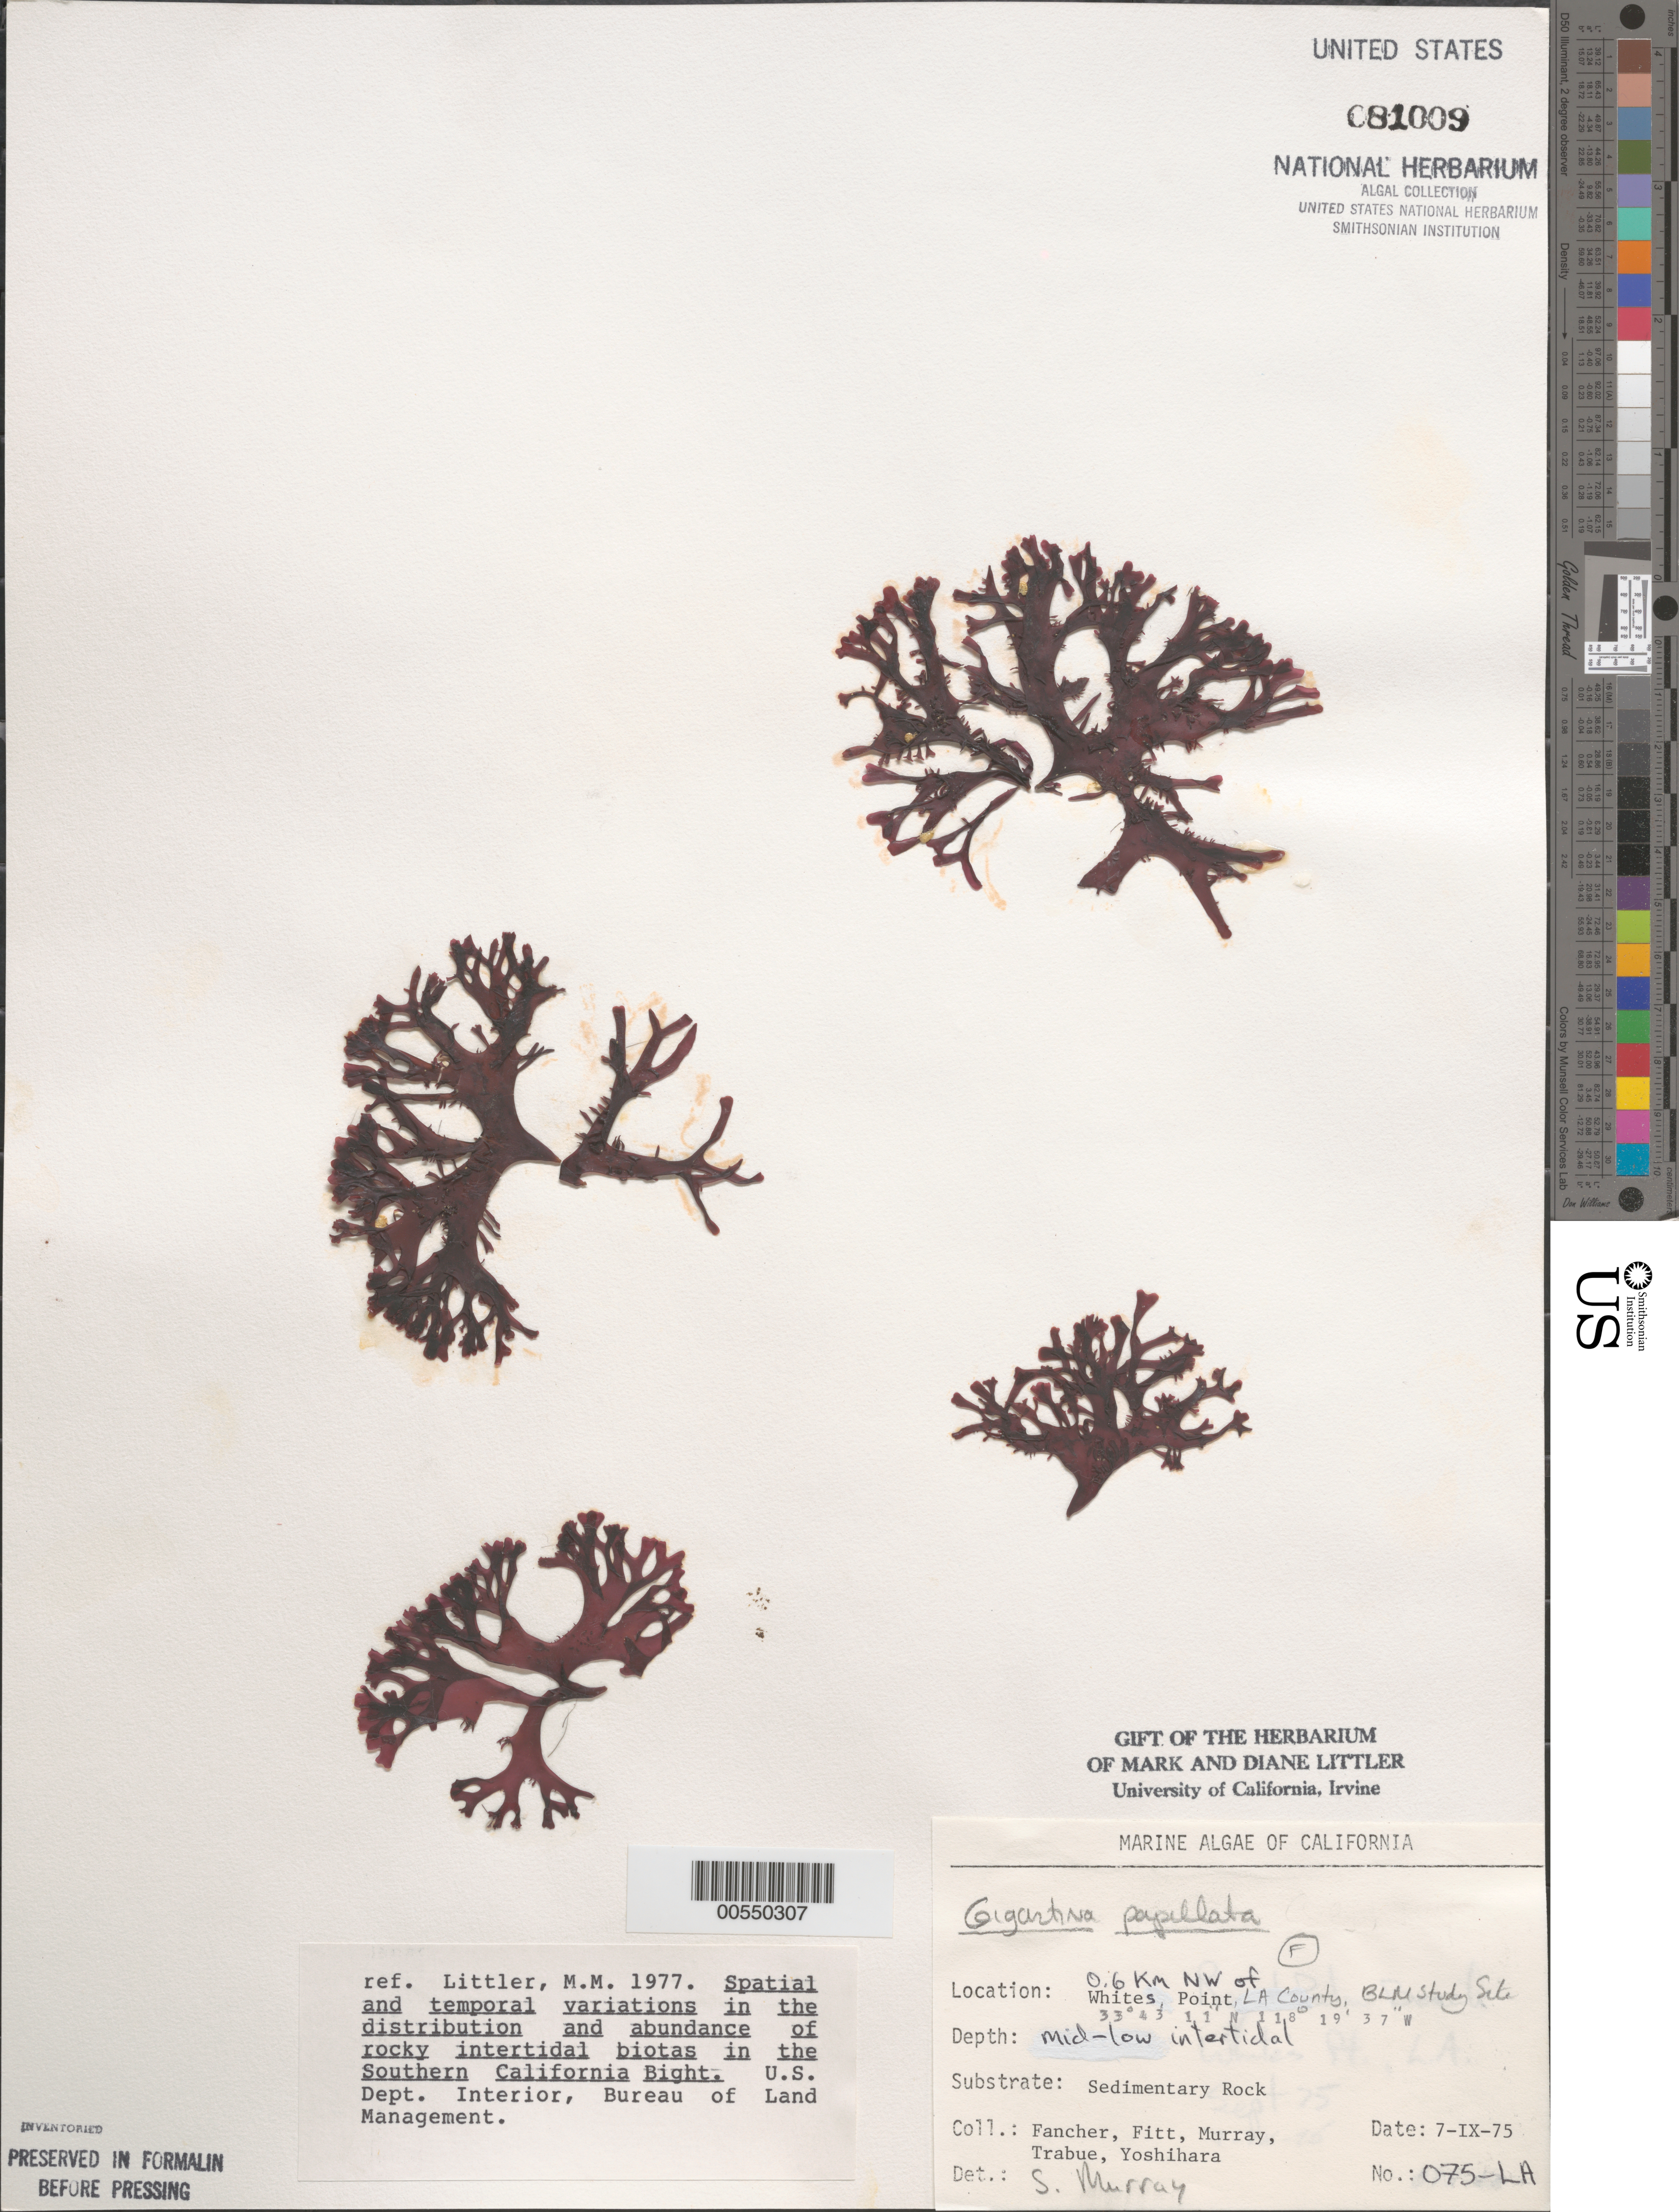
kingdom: Plantae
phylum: Rhodophyta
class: Florideophyceae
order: Gigartinales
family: Phyllophoraceae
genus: Mastocarpus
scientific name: Mastocarpus papillatus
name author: (C. Agardh) Kütz.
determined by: Algae name updating Project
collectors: J. Fancher, W. Fitt, S. N. Murray, P. J. Trabue & K. Yoshihara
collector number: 075-la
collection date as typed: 07 Sep 1975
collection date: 1975-09-07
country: United States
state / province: California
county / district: Los Angeles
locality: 0.6 km northwest of Whites Point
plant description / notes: BLM-SOCALBIGHT Rocky Intertidal Survey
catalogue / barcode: US 81009